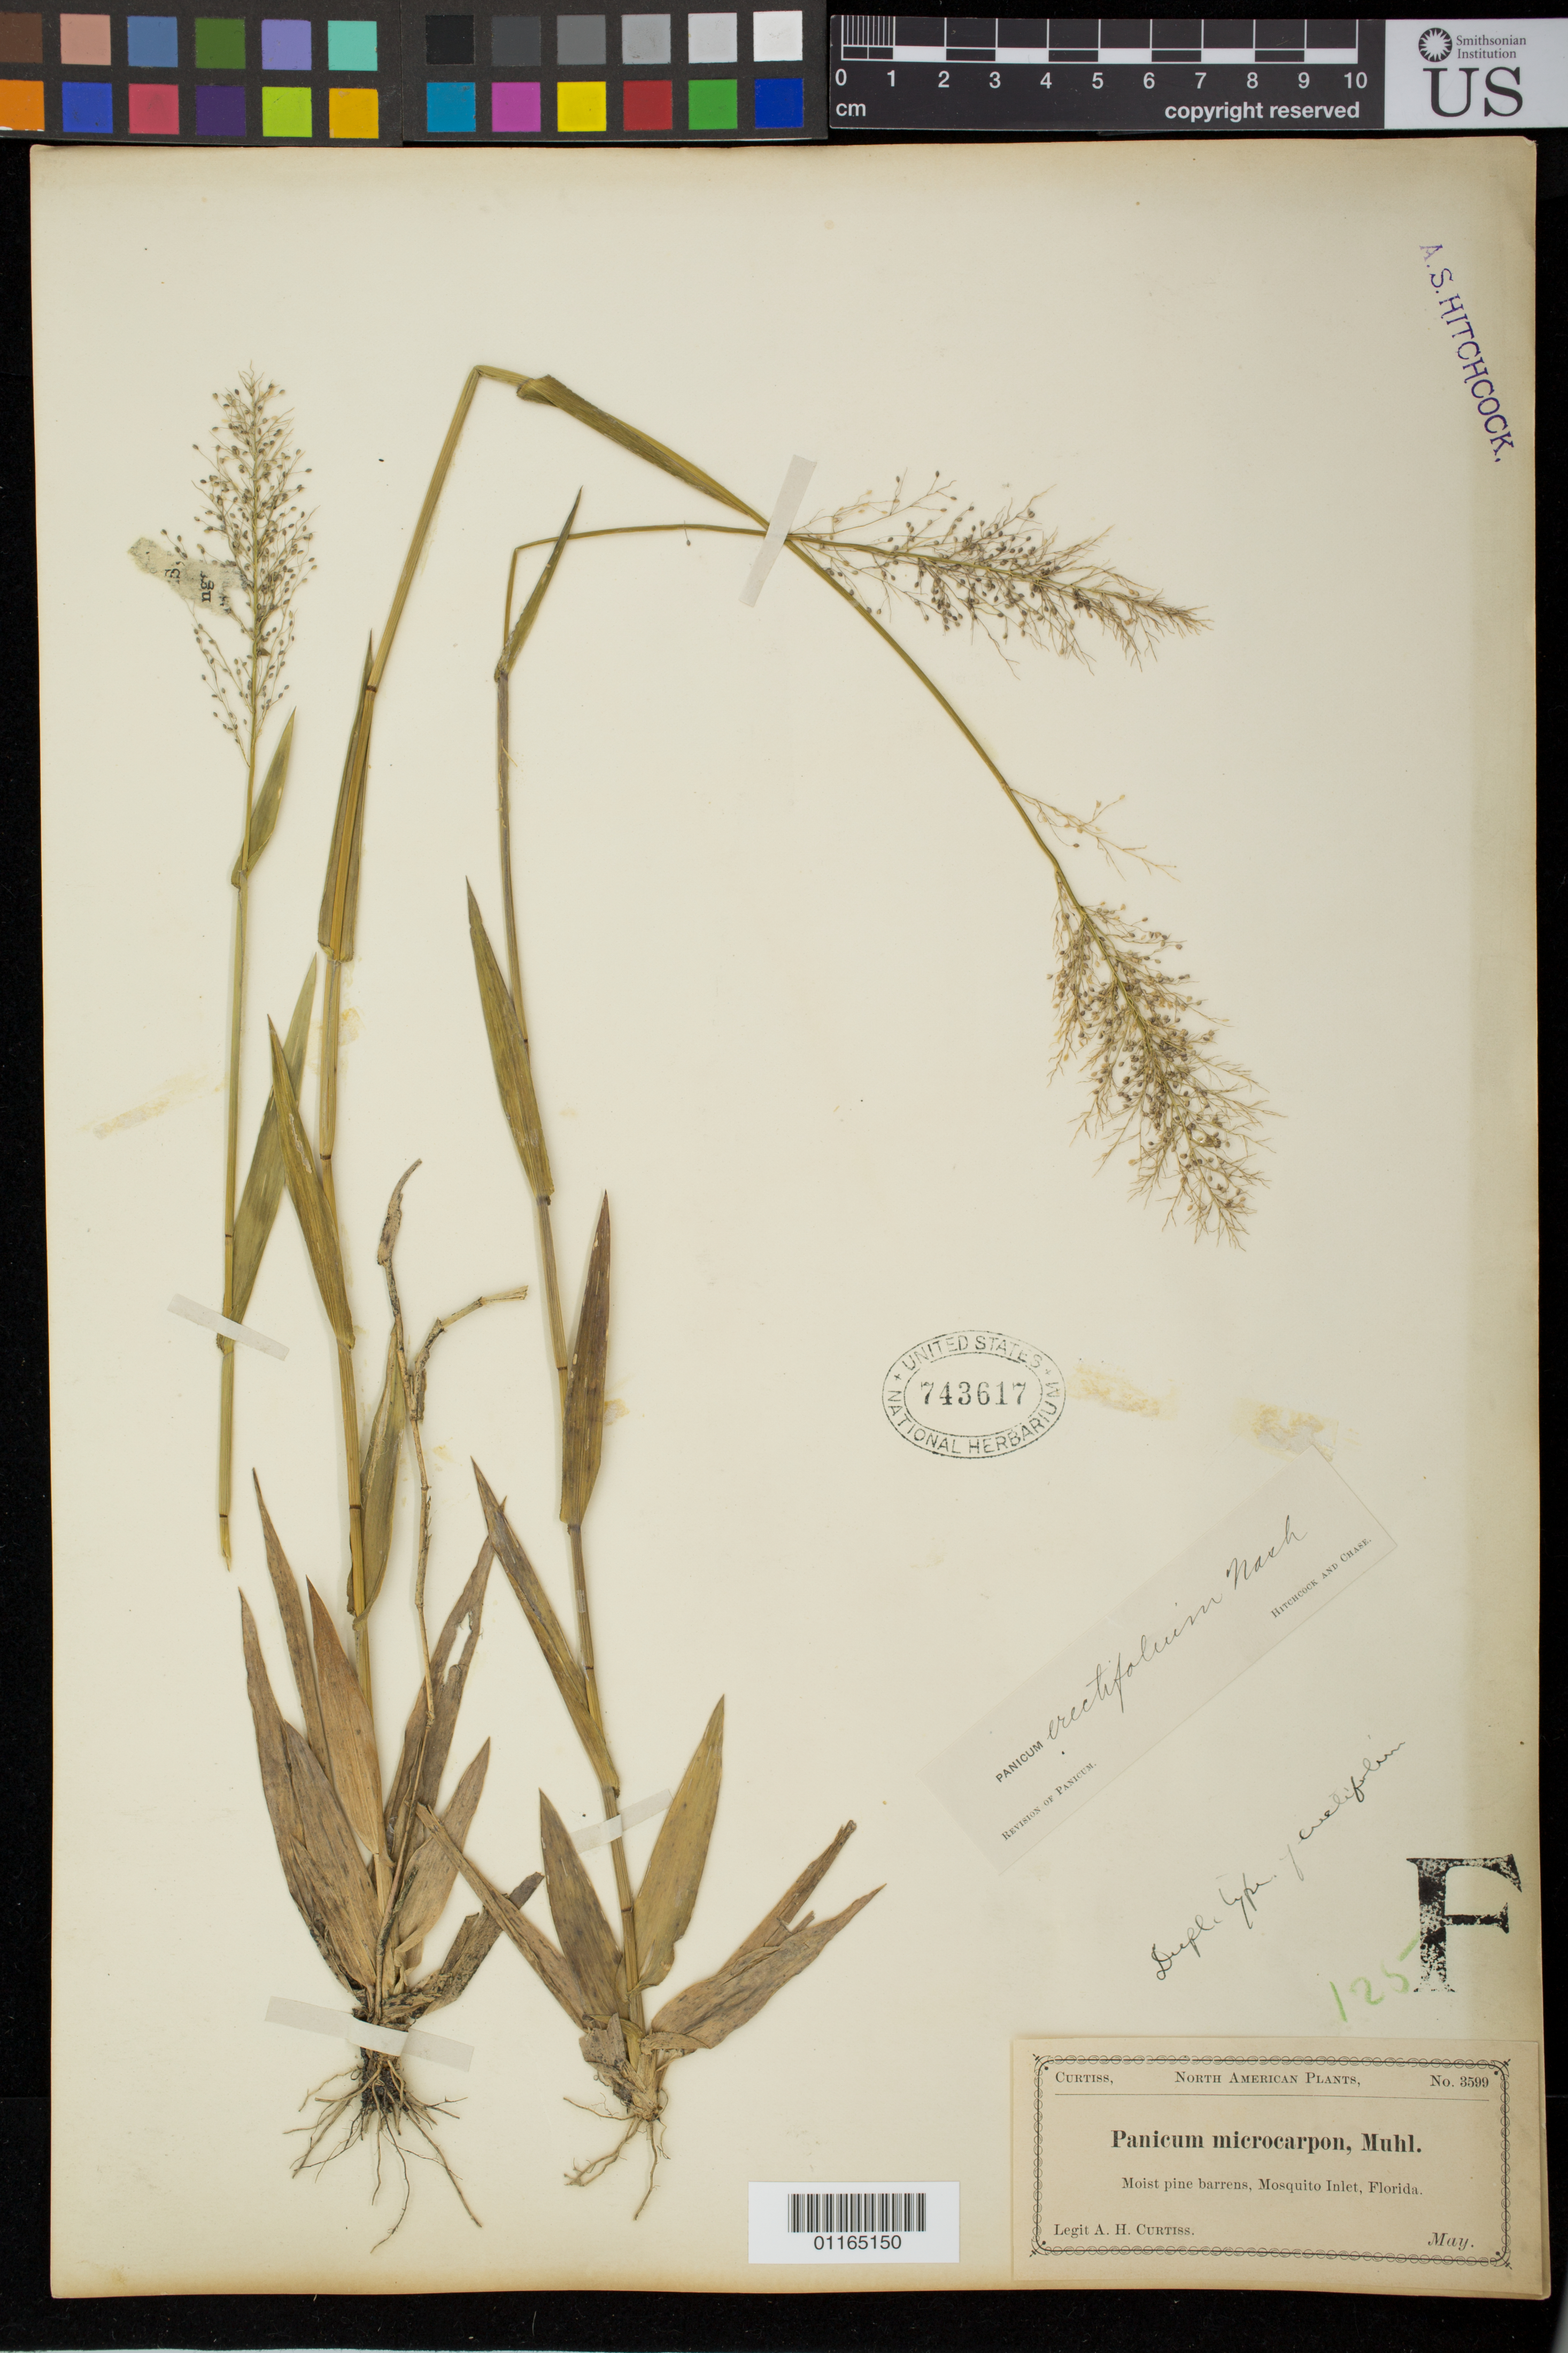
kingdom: Plantae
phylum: Tracheophyta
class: Liliopsida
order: Poales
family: Poaceae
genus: Panicum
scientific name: Panicum sphaerocarpon var. floridanum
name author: Vasey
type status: Isolectotype; Type Collection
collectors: A. H. Curtiss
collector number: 3599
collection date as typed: May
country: United States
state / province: Florida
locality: Mosquito Inlet.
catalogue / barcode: US 743617